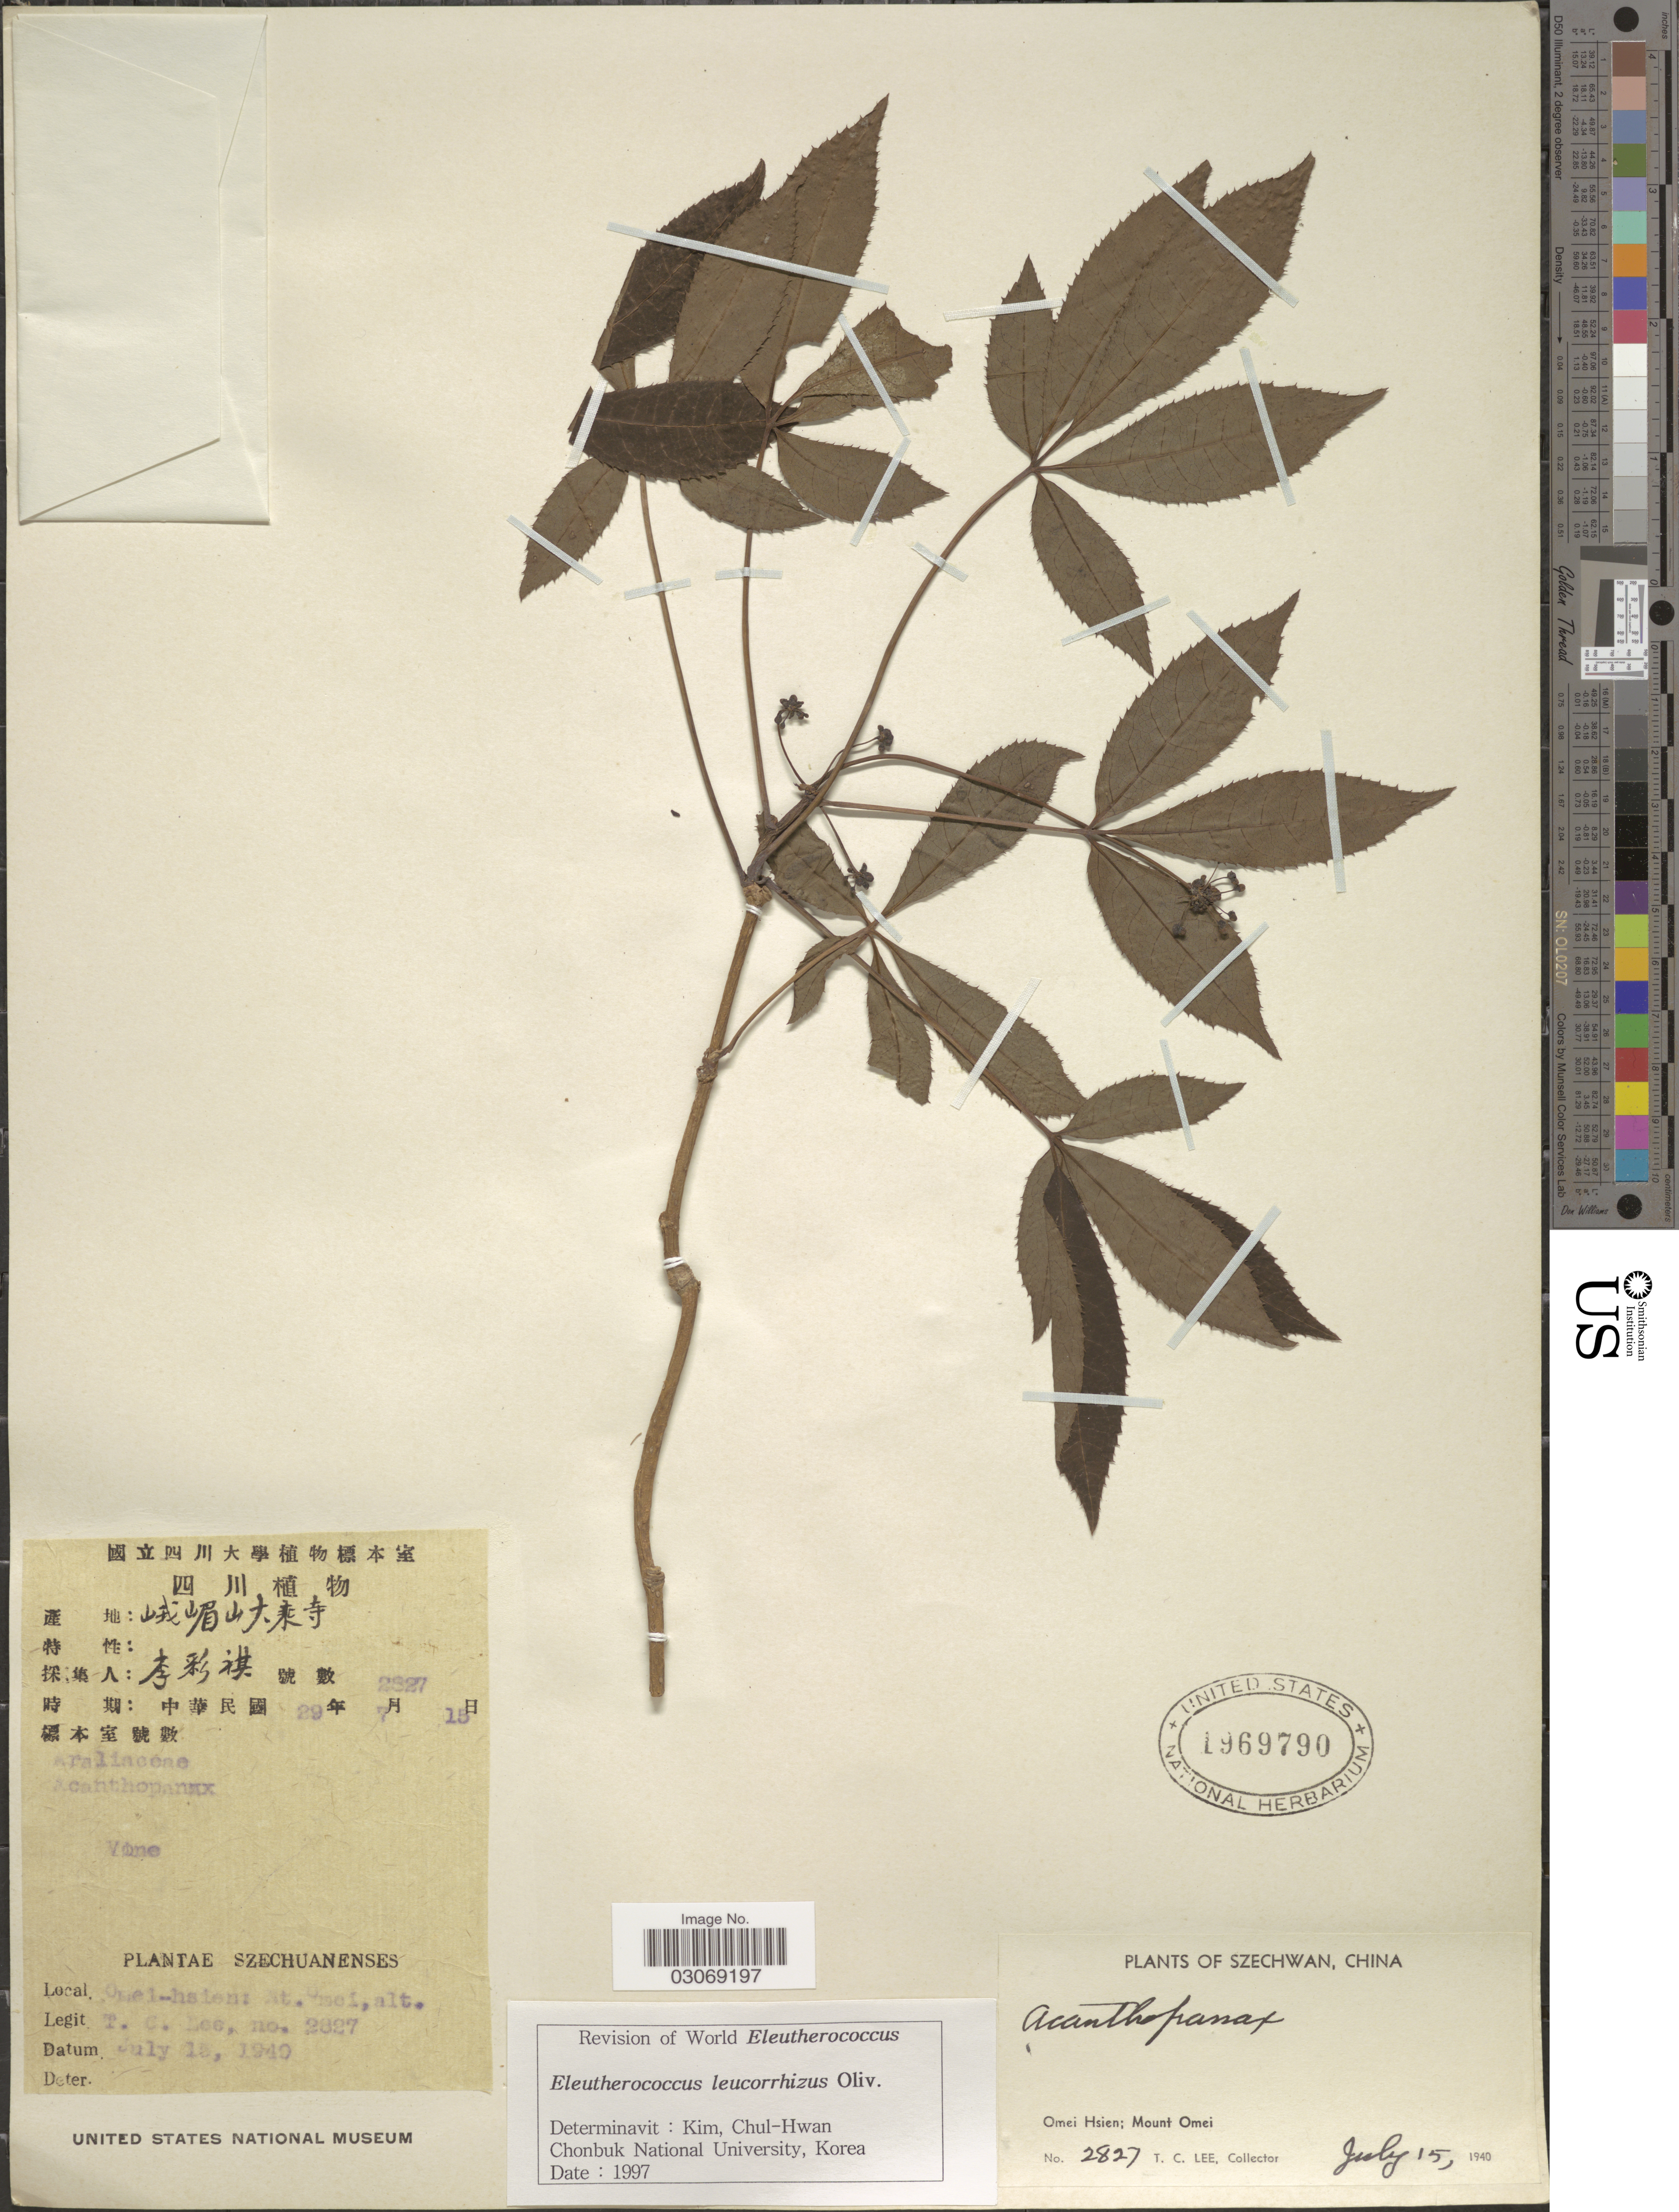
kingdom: Plantae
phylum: Tracheophyta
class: Magnoliopsida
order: Apiales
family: Araliaceae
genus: Eleutherococcus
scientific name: Eleutherococcus leucorrhizus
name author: Oliv.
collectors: T. Lee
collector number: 2827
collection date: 1940-07-15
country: China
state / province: Sichuan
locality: Szechuan. Omei Hsien; Mount Omei.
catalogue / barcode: US 1969790